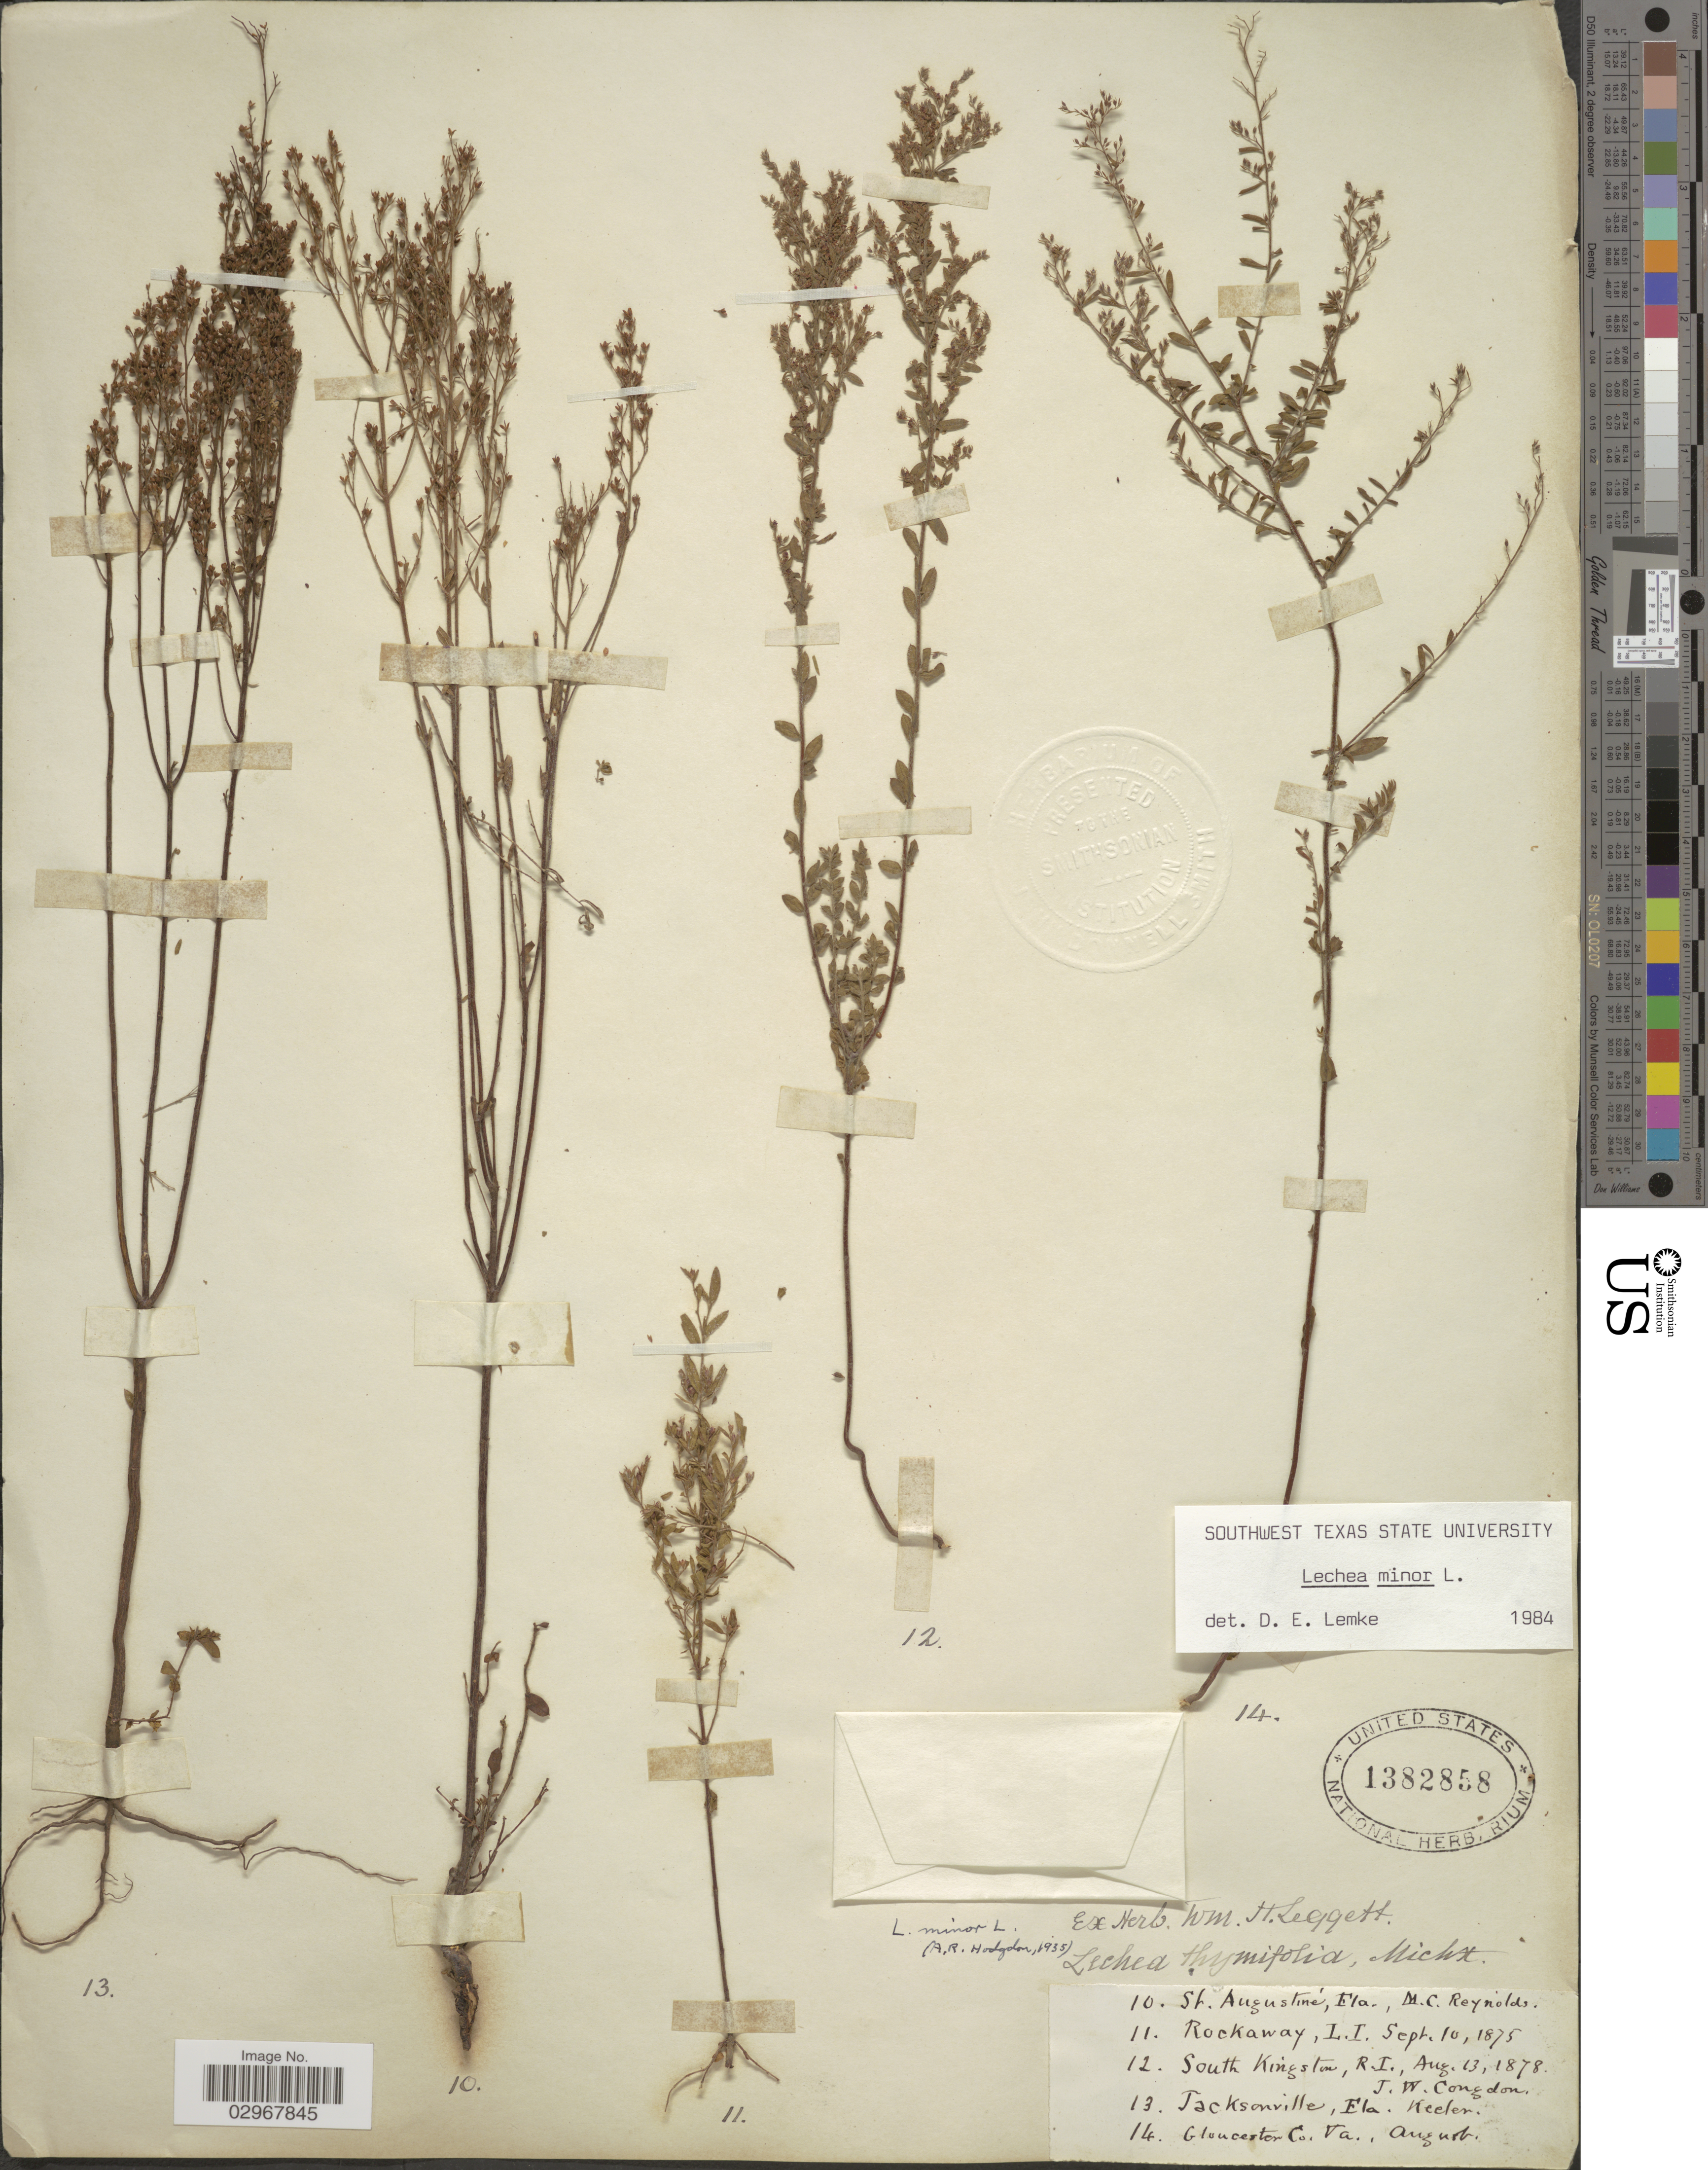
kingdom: Plantae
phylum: Tracheophyta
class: Magnoliopsida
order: Malvales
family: Cistaceae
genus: Lechea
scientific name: Lechea minor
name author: L.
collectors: Keeler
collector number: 13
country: United States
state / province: Florida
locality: Jacksonville.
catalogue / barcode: US 1382858-4